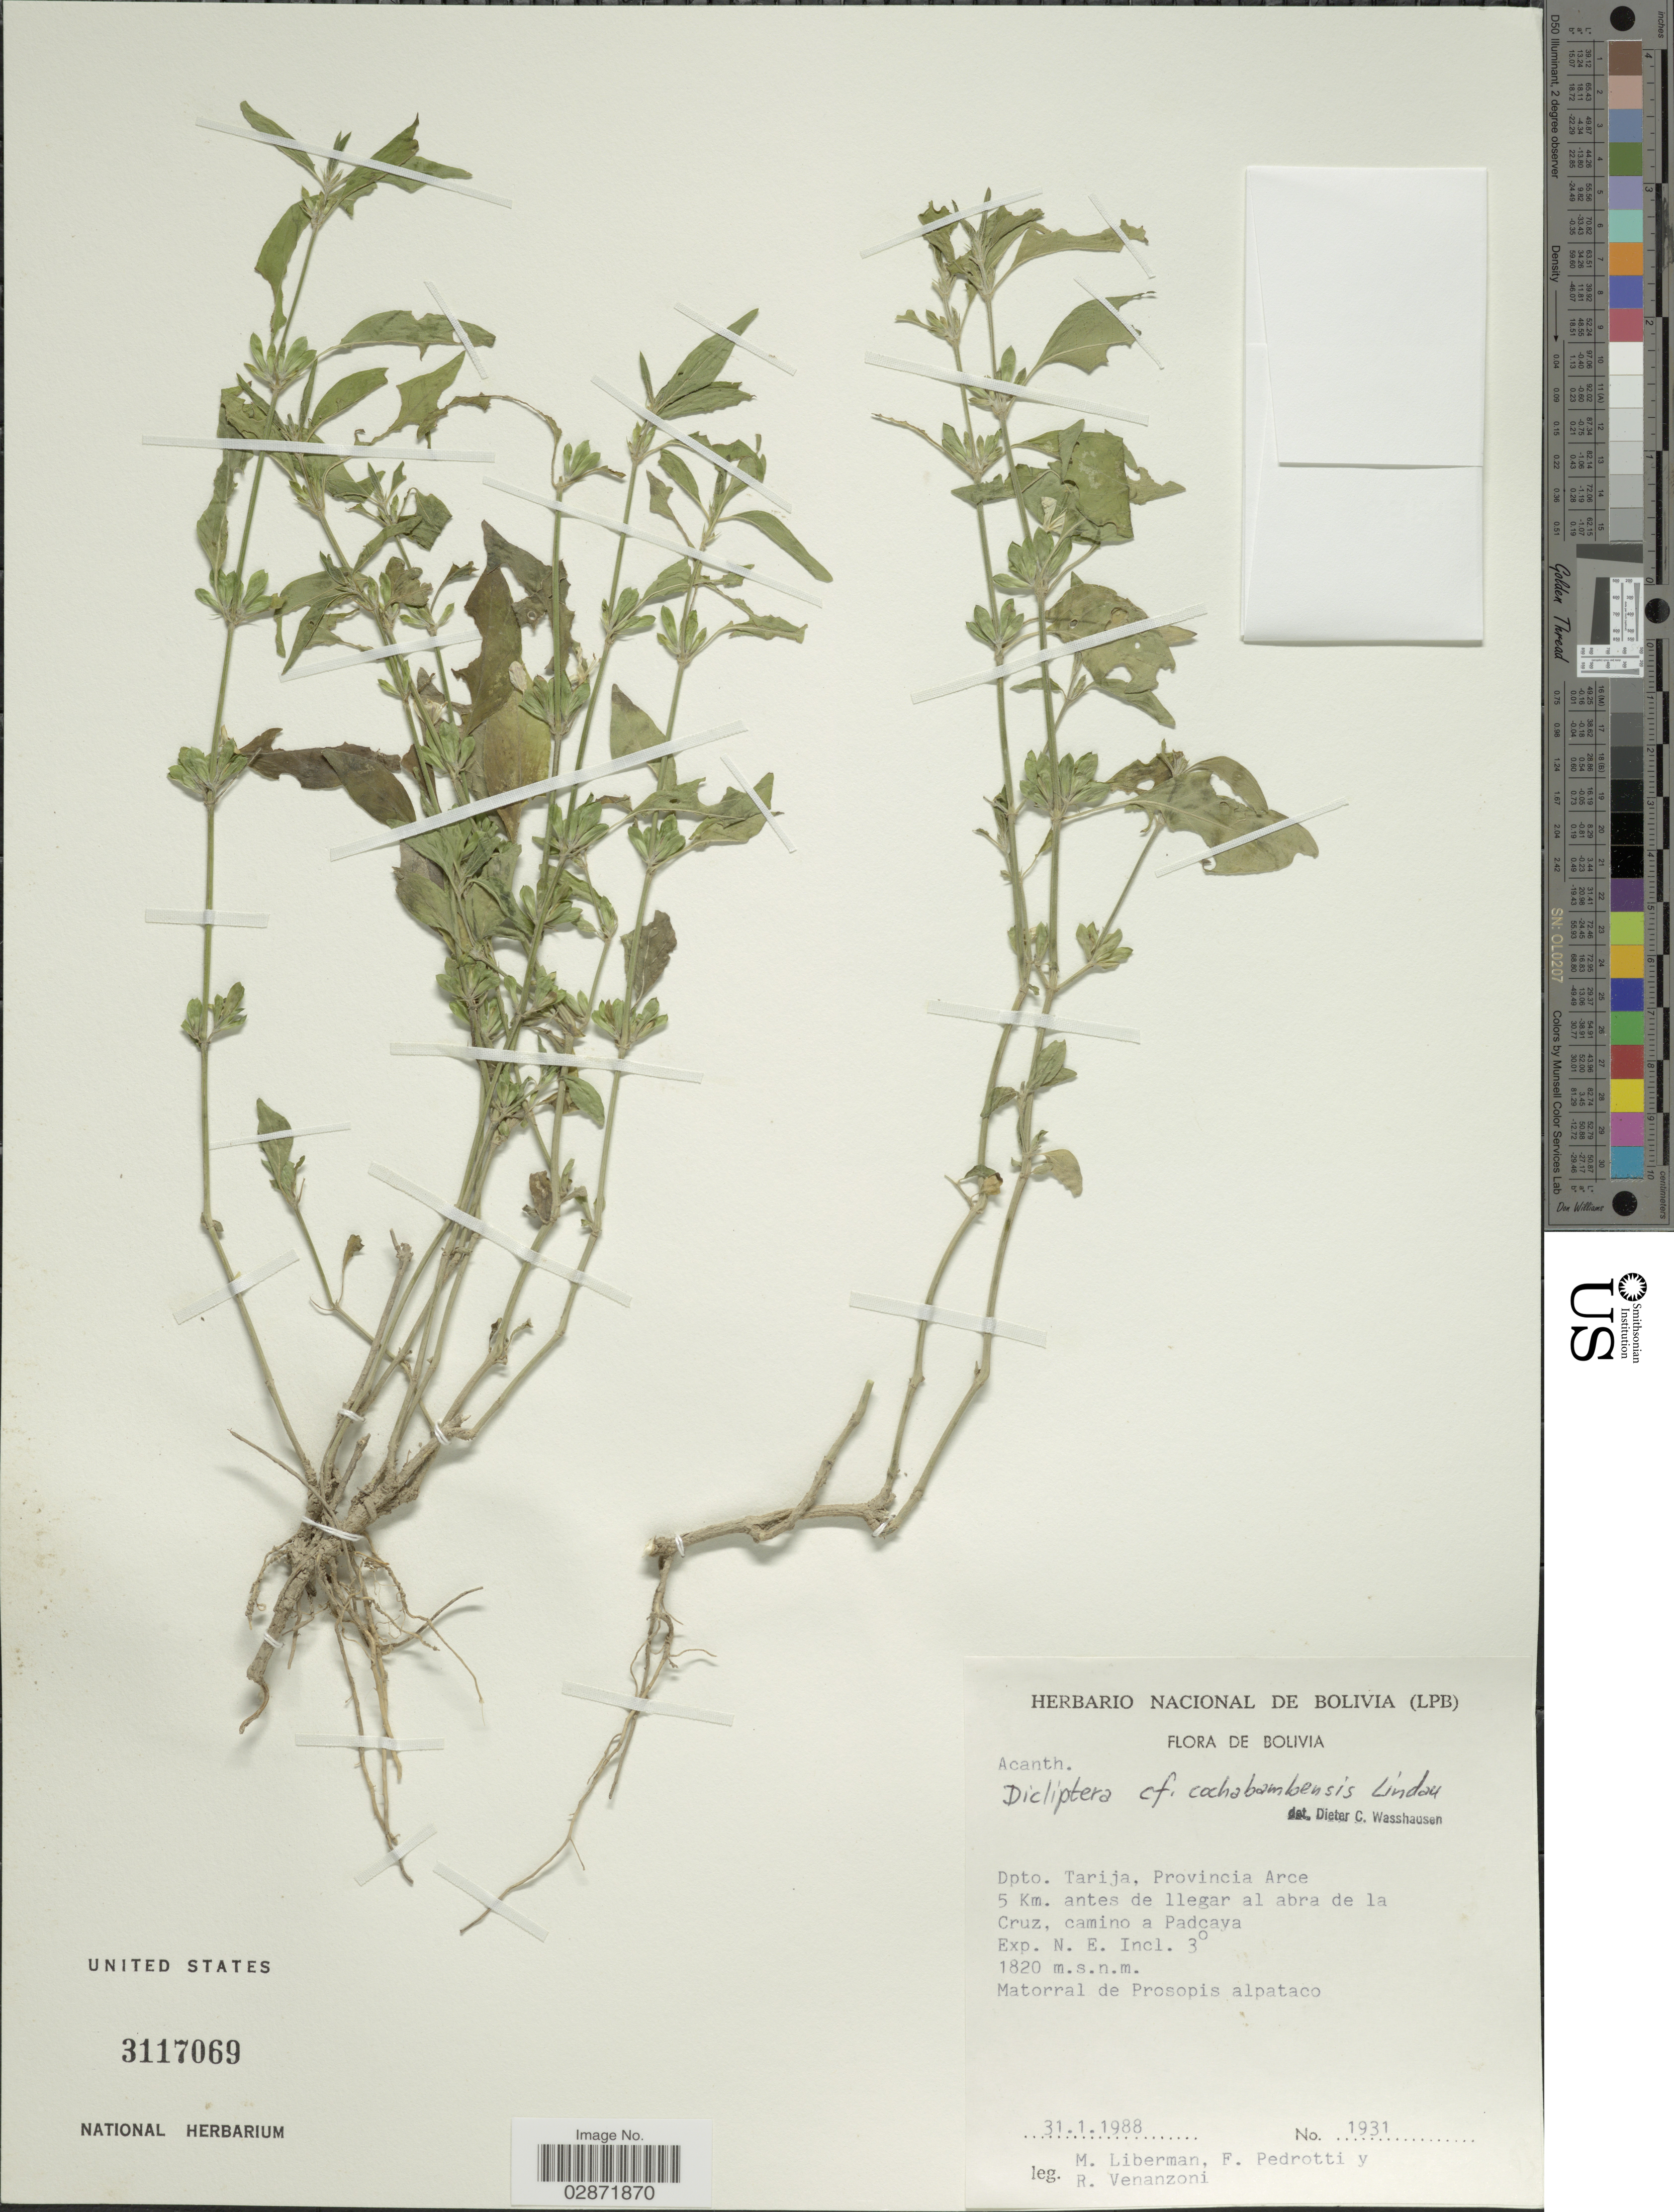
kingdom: Plantae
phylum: Tracheophyta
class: Magnoliopsida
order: Lamiales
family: Acanthaceae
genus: Dicliptera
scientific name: Dicliptera cochabambensis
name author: Lindau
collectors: M. Liberman, F. Pedrotti & R. Venanzoni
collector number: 1931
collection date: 1988-01-31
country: Bolivia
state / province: Tarija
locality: Dpto. Tarija, Provincia Arce 5 Km. antes de llegar al abra de la Cruz, camino a Padcaya, Exp. N. E. Incl. 3°.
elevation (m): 1820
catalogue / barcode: US 3117069